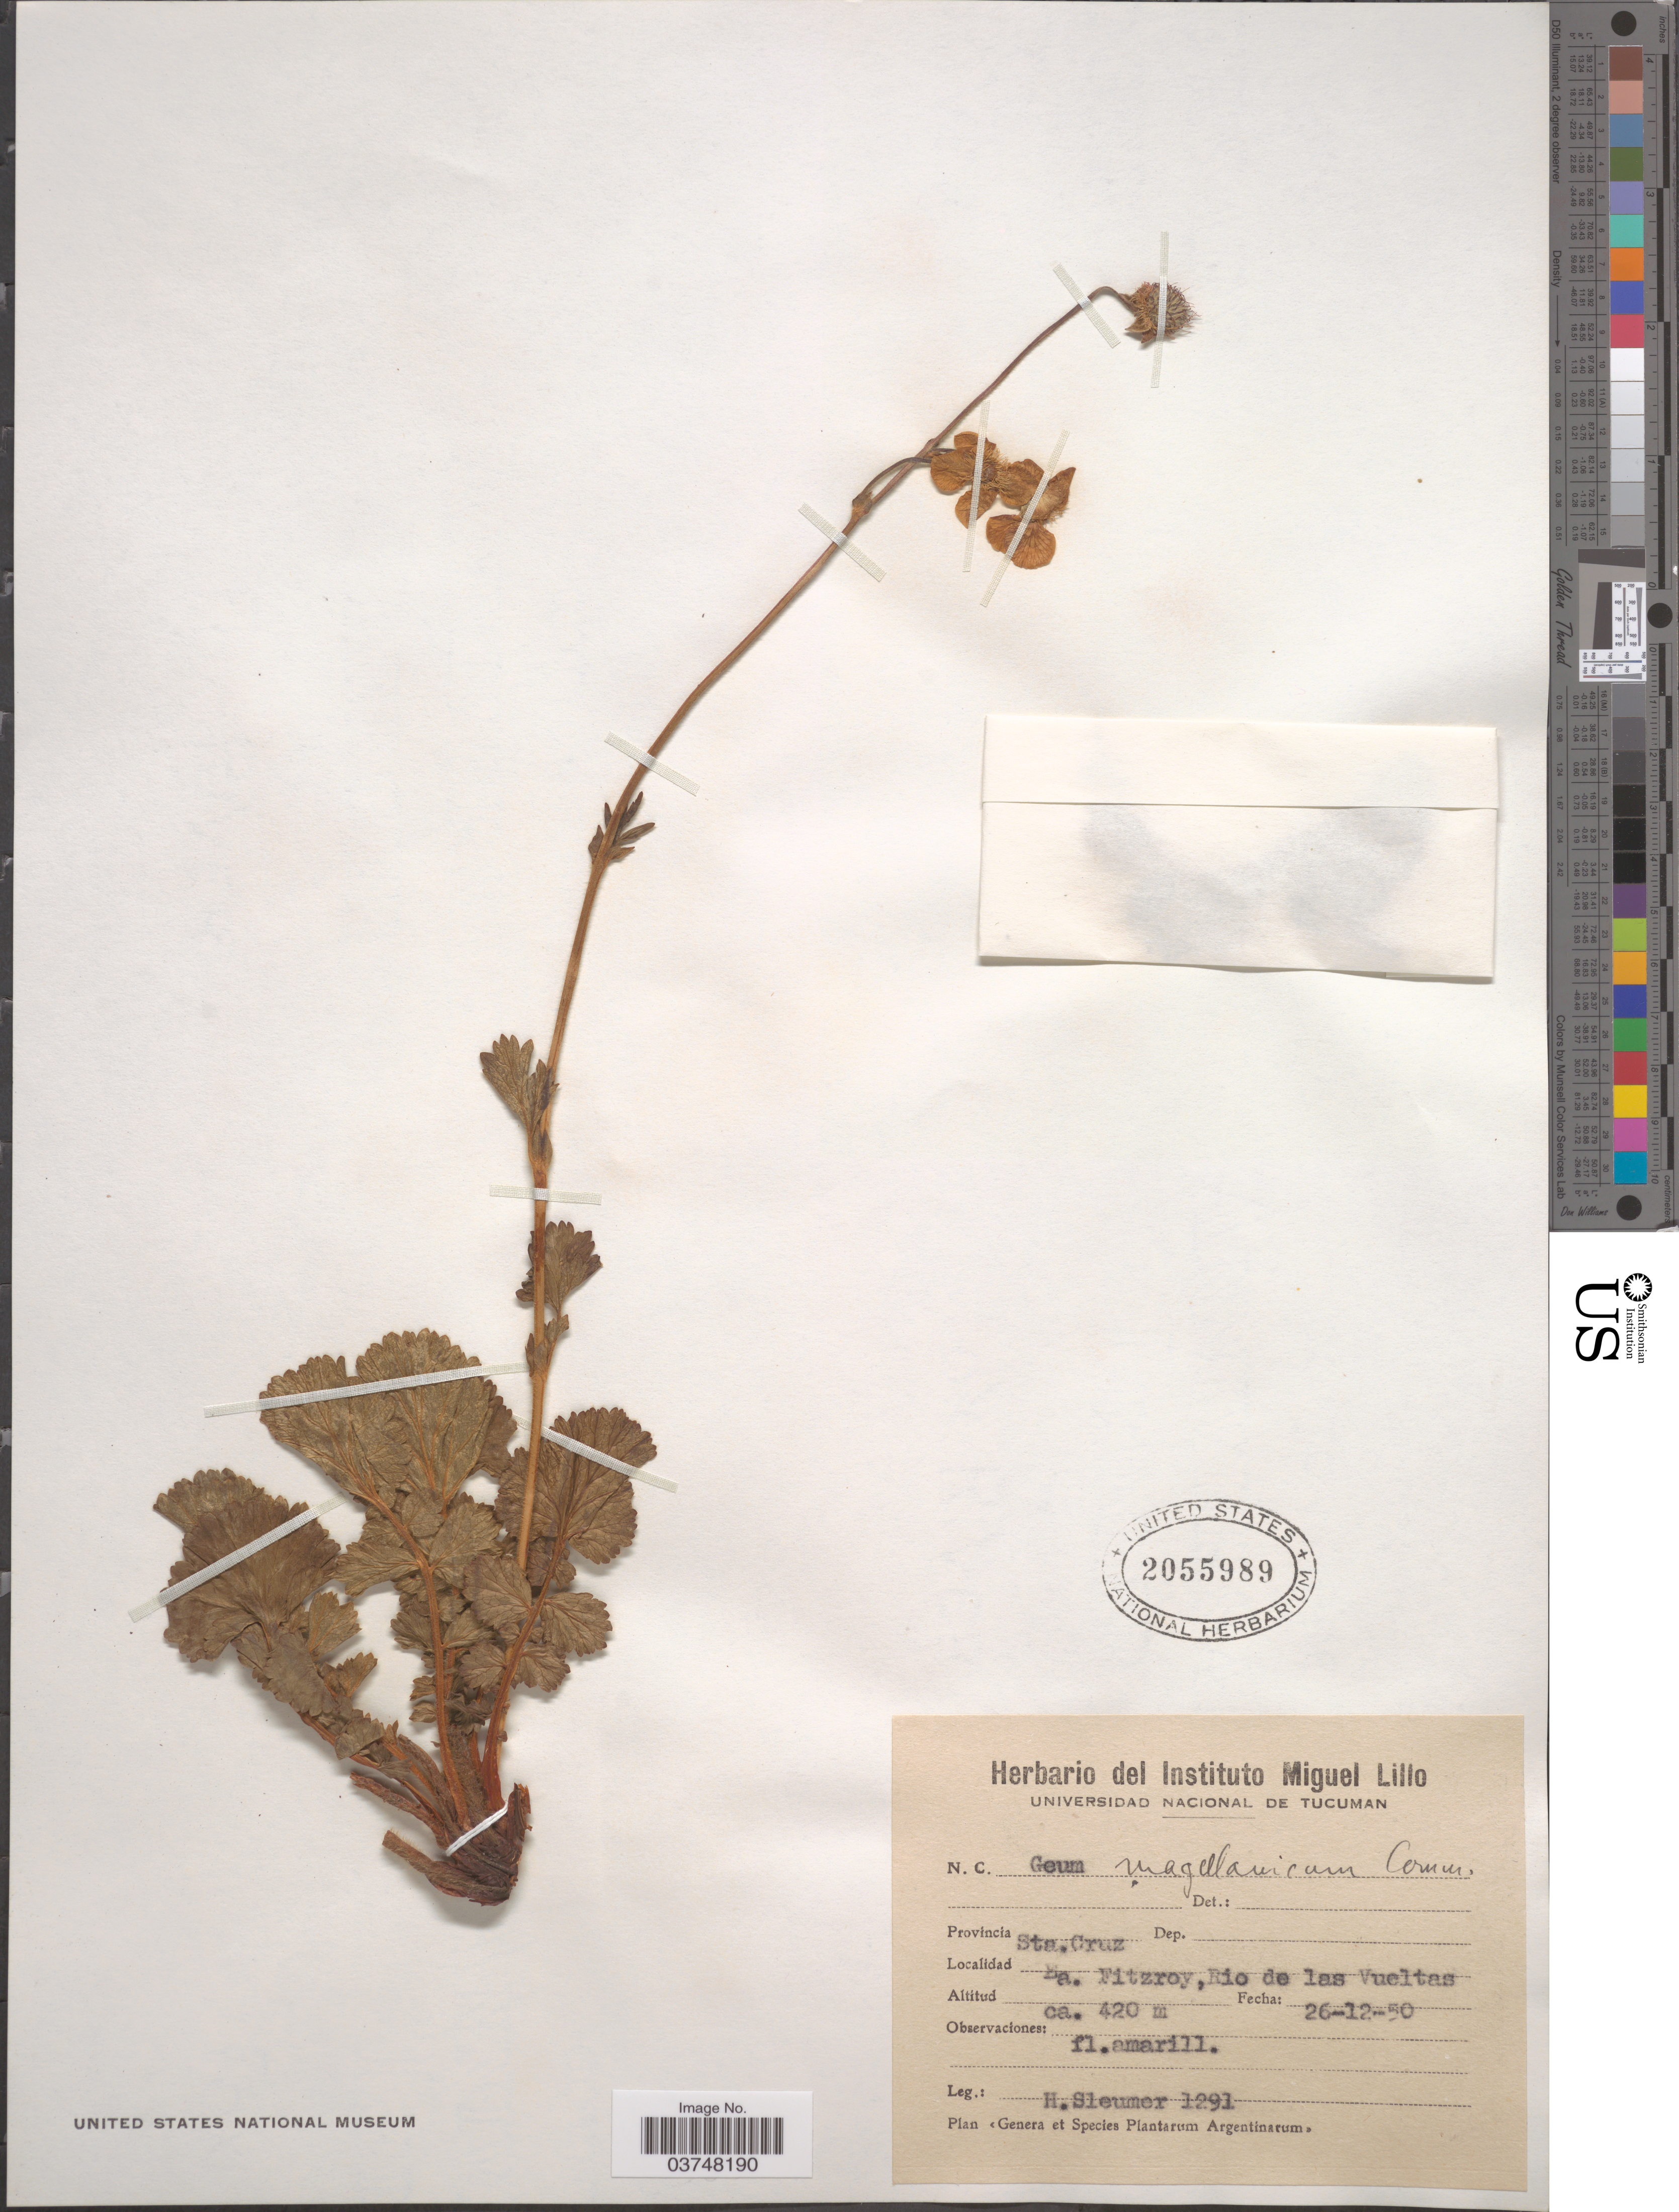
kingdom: Plantae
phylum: Tracheophyta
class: Magnoliopsida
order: Rosales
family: Rosaceae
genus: Geum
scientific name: Geum magellanicum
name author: Comm. ex Pers.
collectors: H. O. Sleumer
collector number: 1291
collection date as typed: Transcribed d/m/y: 26/12/50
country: Argentina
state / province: Santa Cruz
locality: Ea. Fitzroy, Rio de las Vueltas.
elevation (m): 420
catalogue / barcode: US 2055989